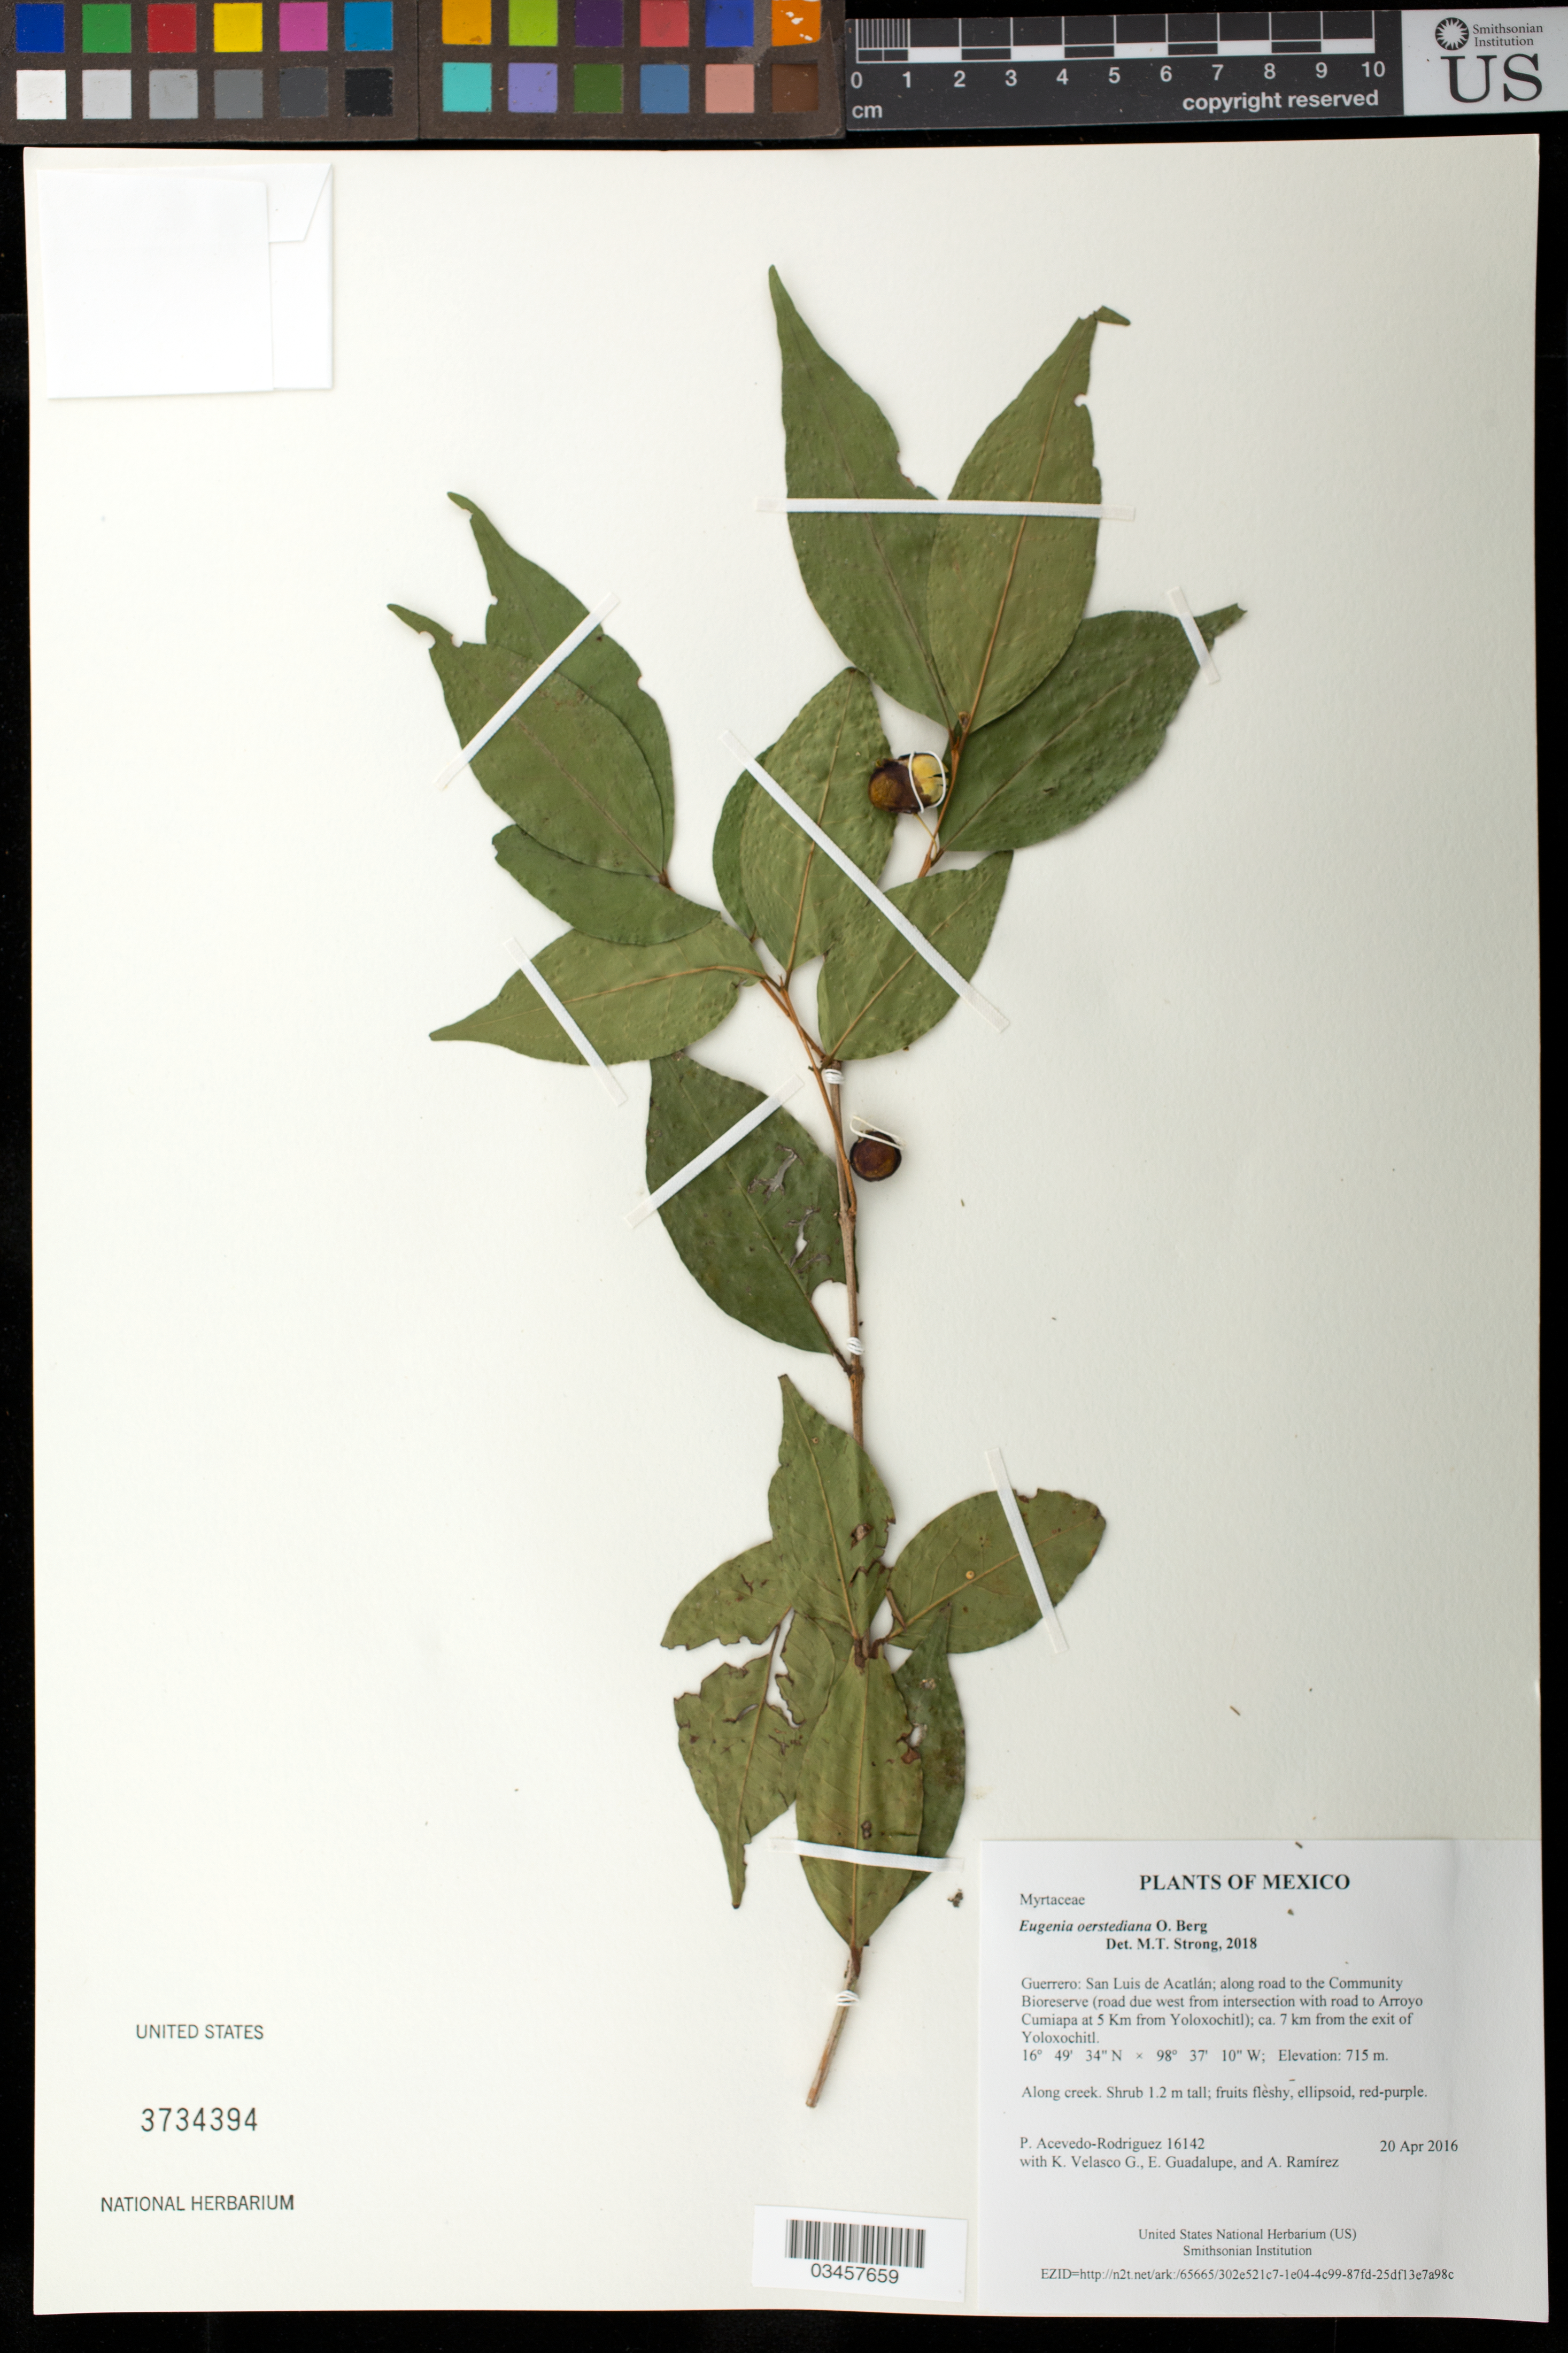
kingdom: Plantae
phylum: Tracheophyta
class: Magnoliopsida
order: Myrtales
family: Myrtaceae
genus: Eugenia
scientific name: Eugenia oerstediana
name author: O. Berg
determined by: Strong, Mark T., (BOT), Smithsonian Institution - National Museum of Natural History (UNITED STATES)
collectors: P. Acevedo-Rodr., K. Velasco G., E. Guadalupe & A. Ramírez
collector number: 16142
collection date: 2016-04-20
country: Mexico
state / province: Guerrero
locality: San Luis de Acatlán; along road to the Community Bioreserve (rd due west from intersection with rd to Arroyo Cumiapa at 5 Km from Yoloxochitl); ca. 7 km from the exit of Yoloxochitl.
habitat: Along creek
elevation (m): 715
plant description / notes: US, NY, MO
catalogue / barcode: US 3734394